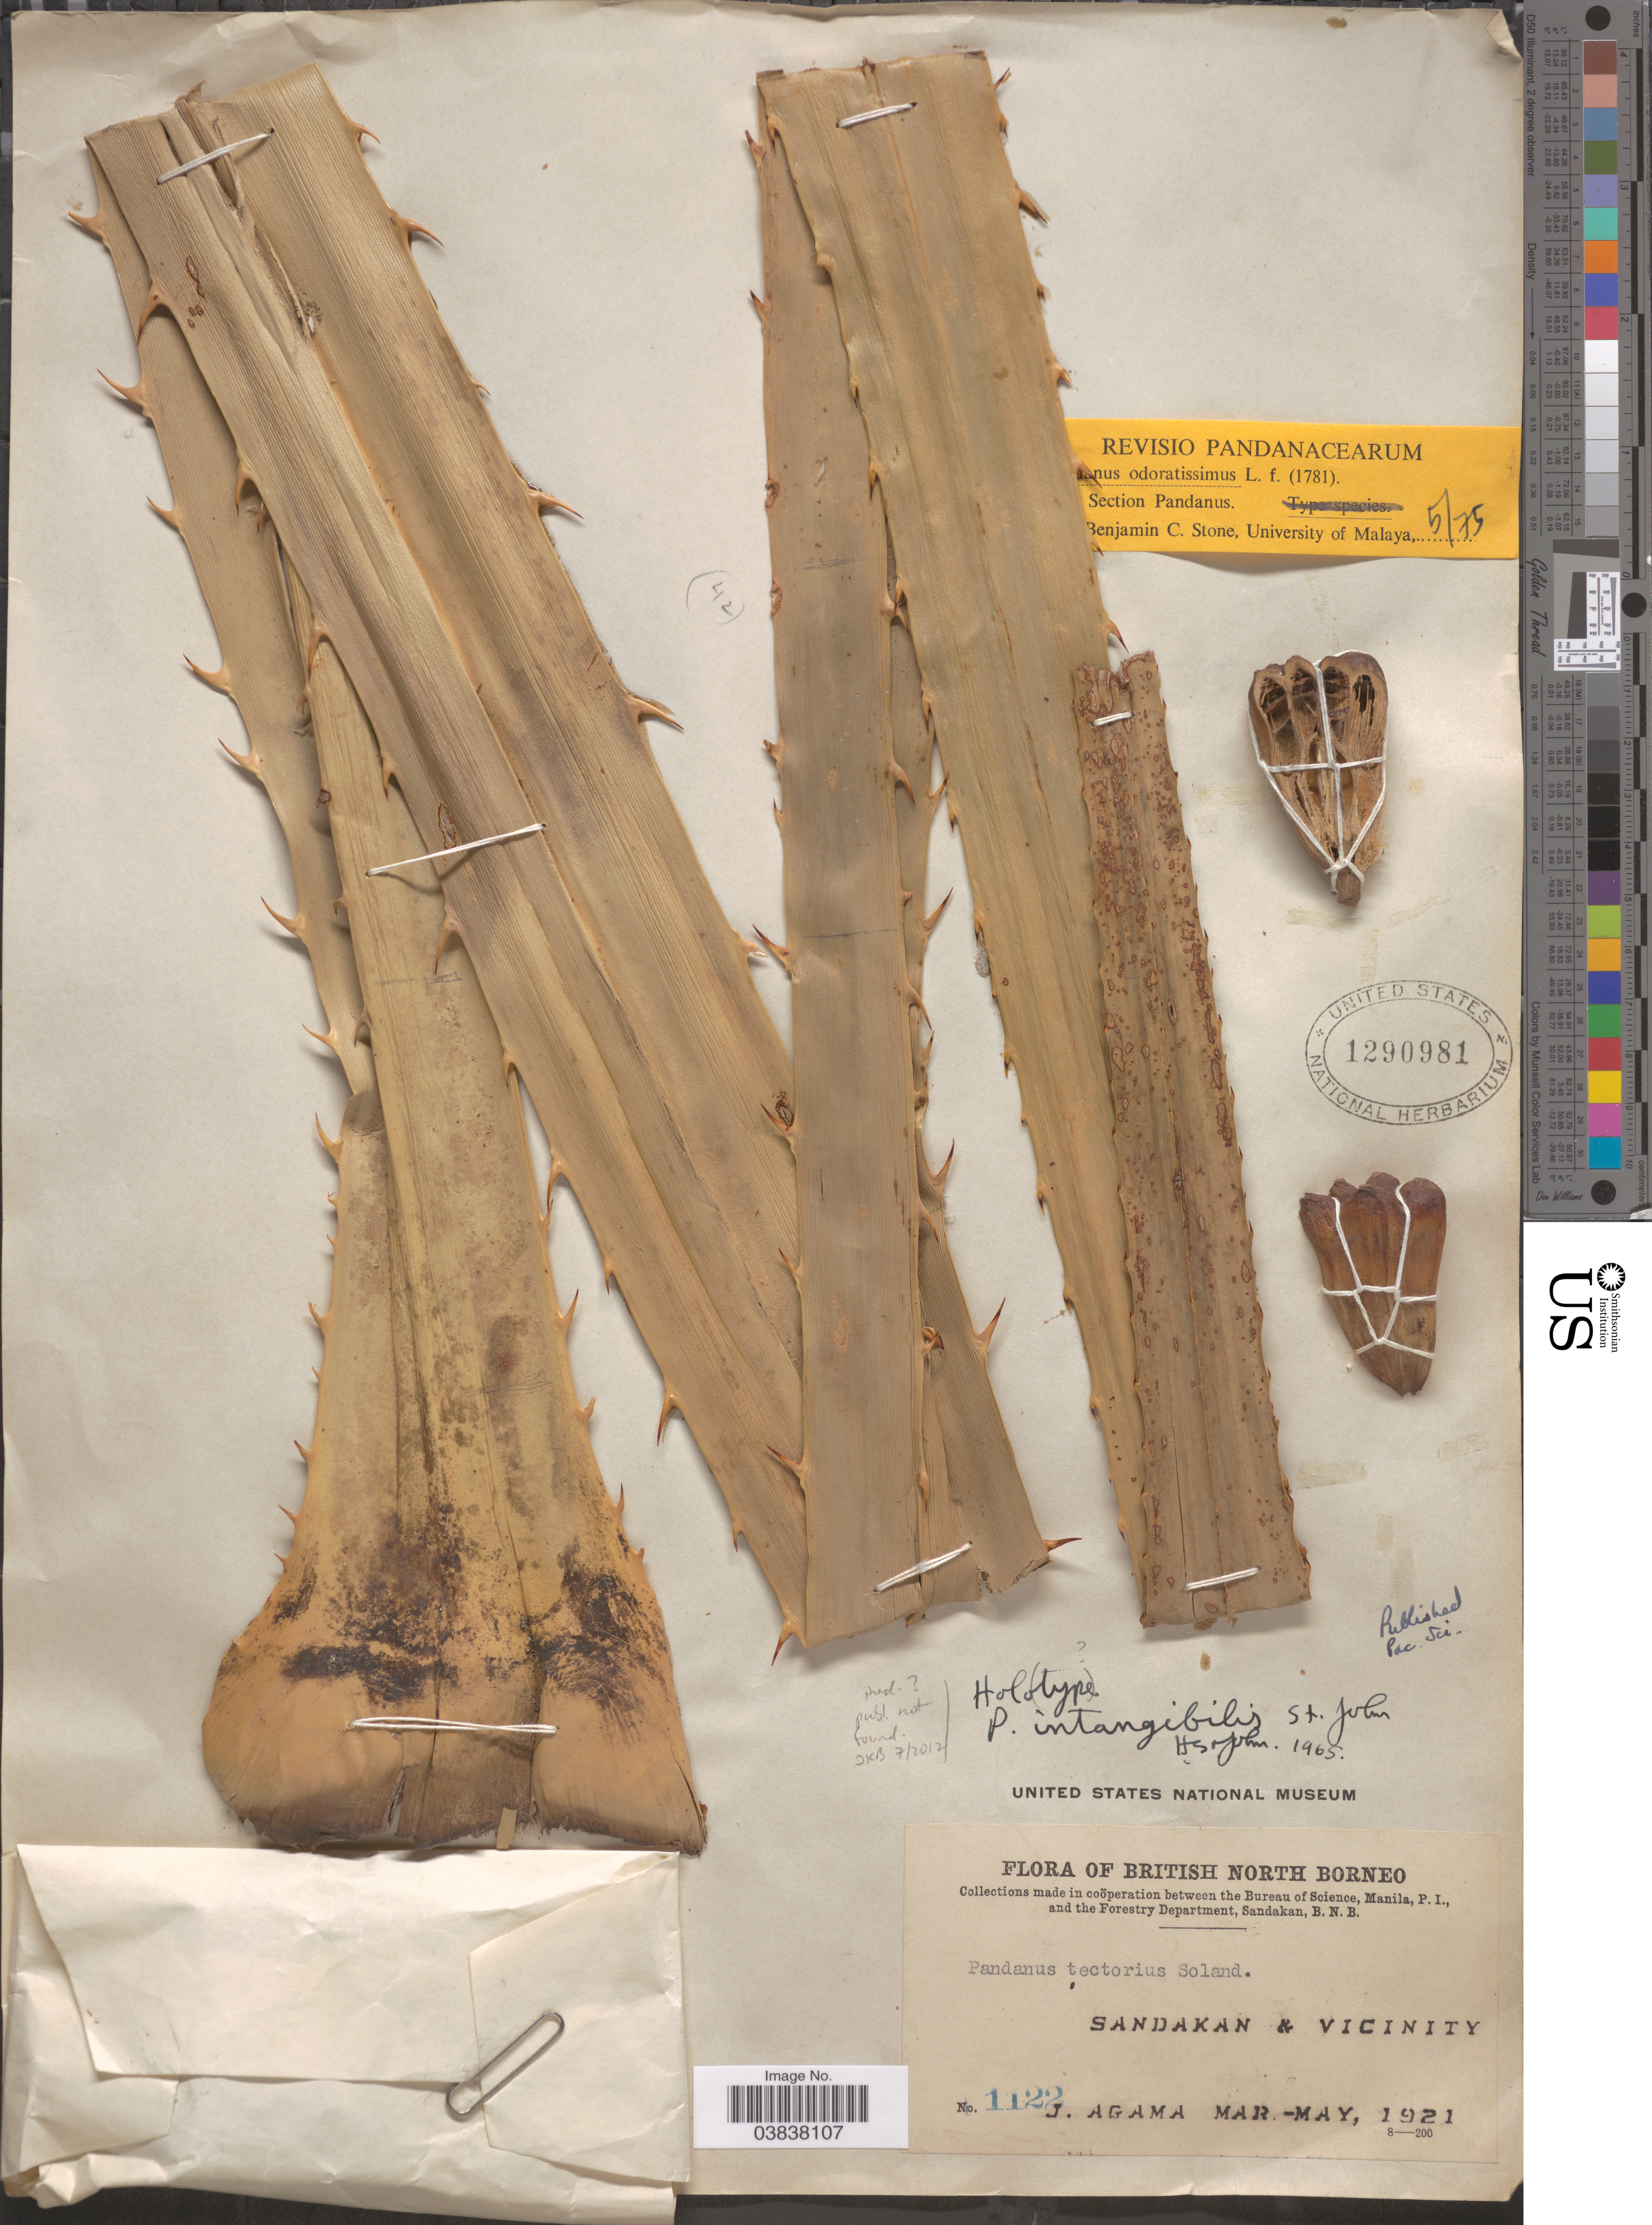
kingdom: Plantae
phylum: Tracheophyta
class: Liliopsida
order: Pandanales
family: Pandanaceae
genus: Pandanus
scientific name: Pandanus odoratissimus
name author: L. f.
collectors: J. Agama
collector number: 1122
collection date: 1921-03/1921-05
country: Malaysia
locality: British North Borneo. Sandakan & Vicinity.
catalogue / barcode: US 1290981